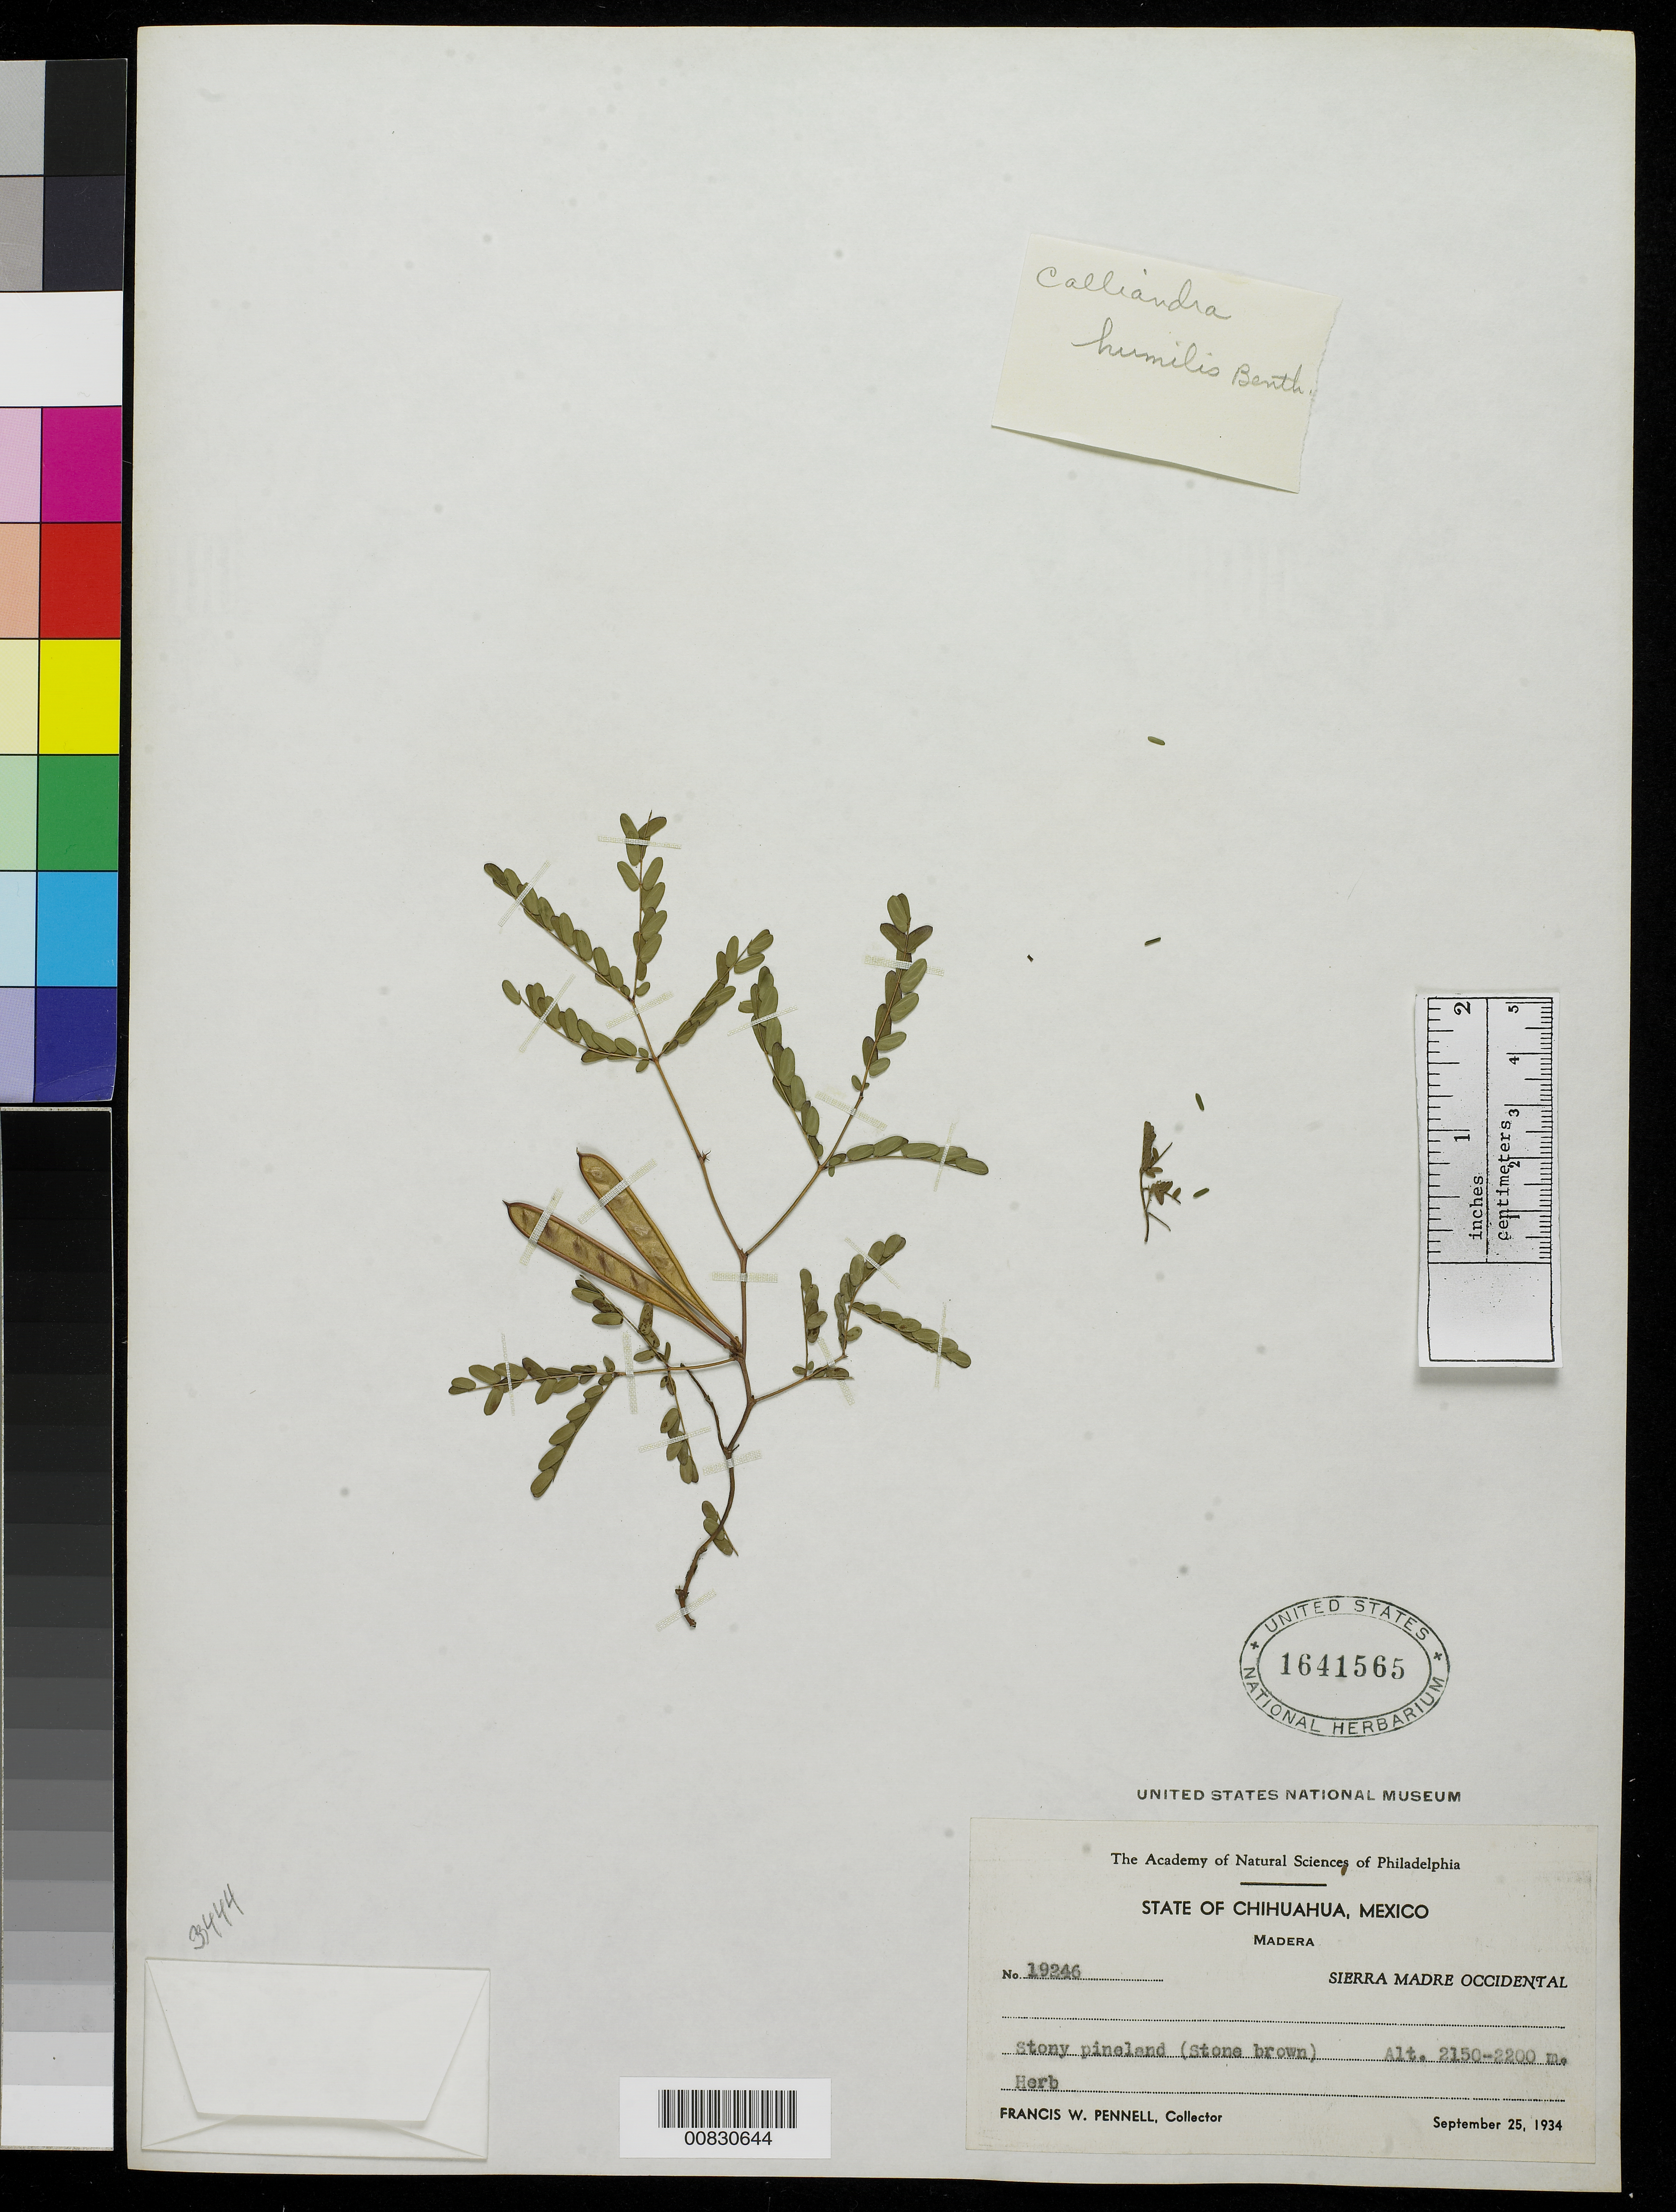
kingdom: Plantae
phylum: Tracheophyta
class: Magnoliopsida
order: Fabales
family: Fabaceae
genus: Calliandra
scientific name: Calliandra humilis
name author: Benth.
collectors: F. W. Pennell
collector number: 19246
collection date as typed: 25 Sep 1934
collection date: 1934-09-25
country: Mexico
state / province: Chihuahua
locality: Madera, Chihuahua. Sierra Madre Occidental.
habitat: Stony pineland (Stone brown).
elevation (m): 2200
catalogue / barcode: US 1641565